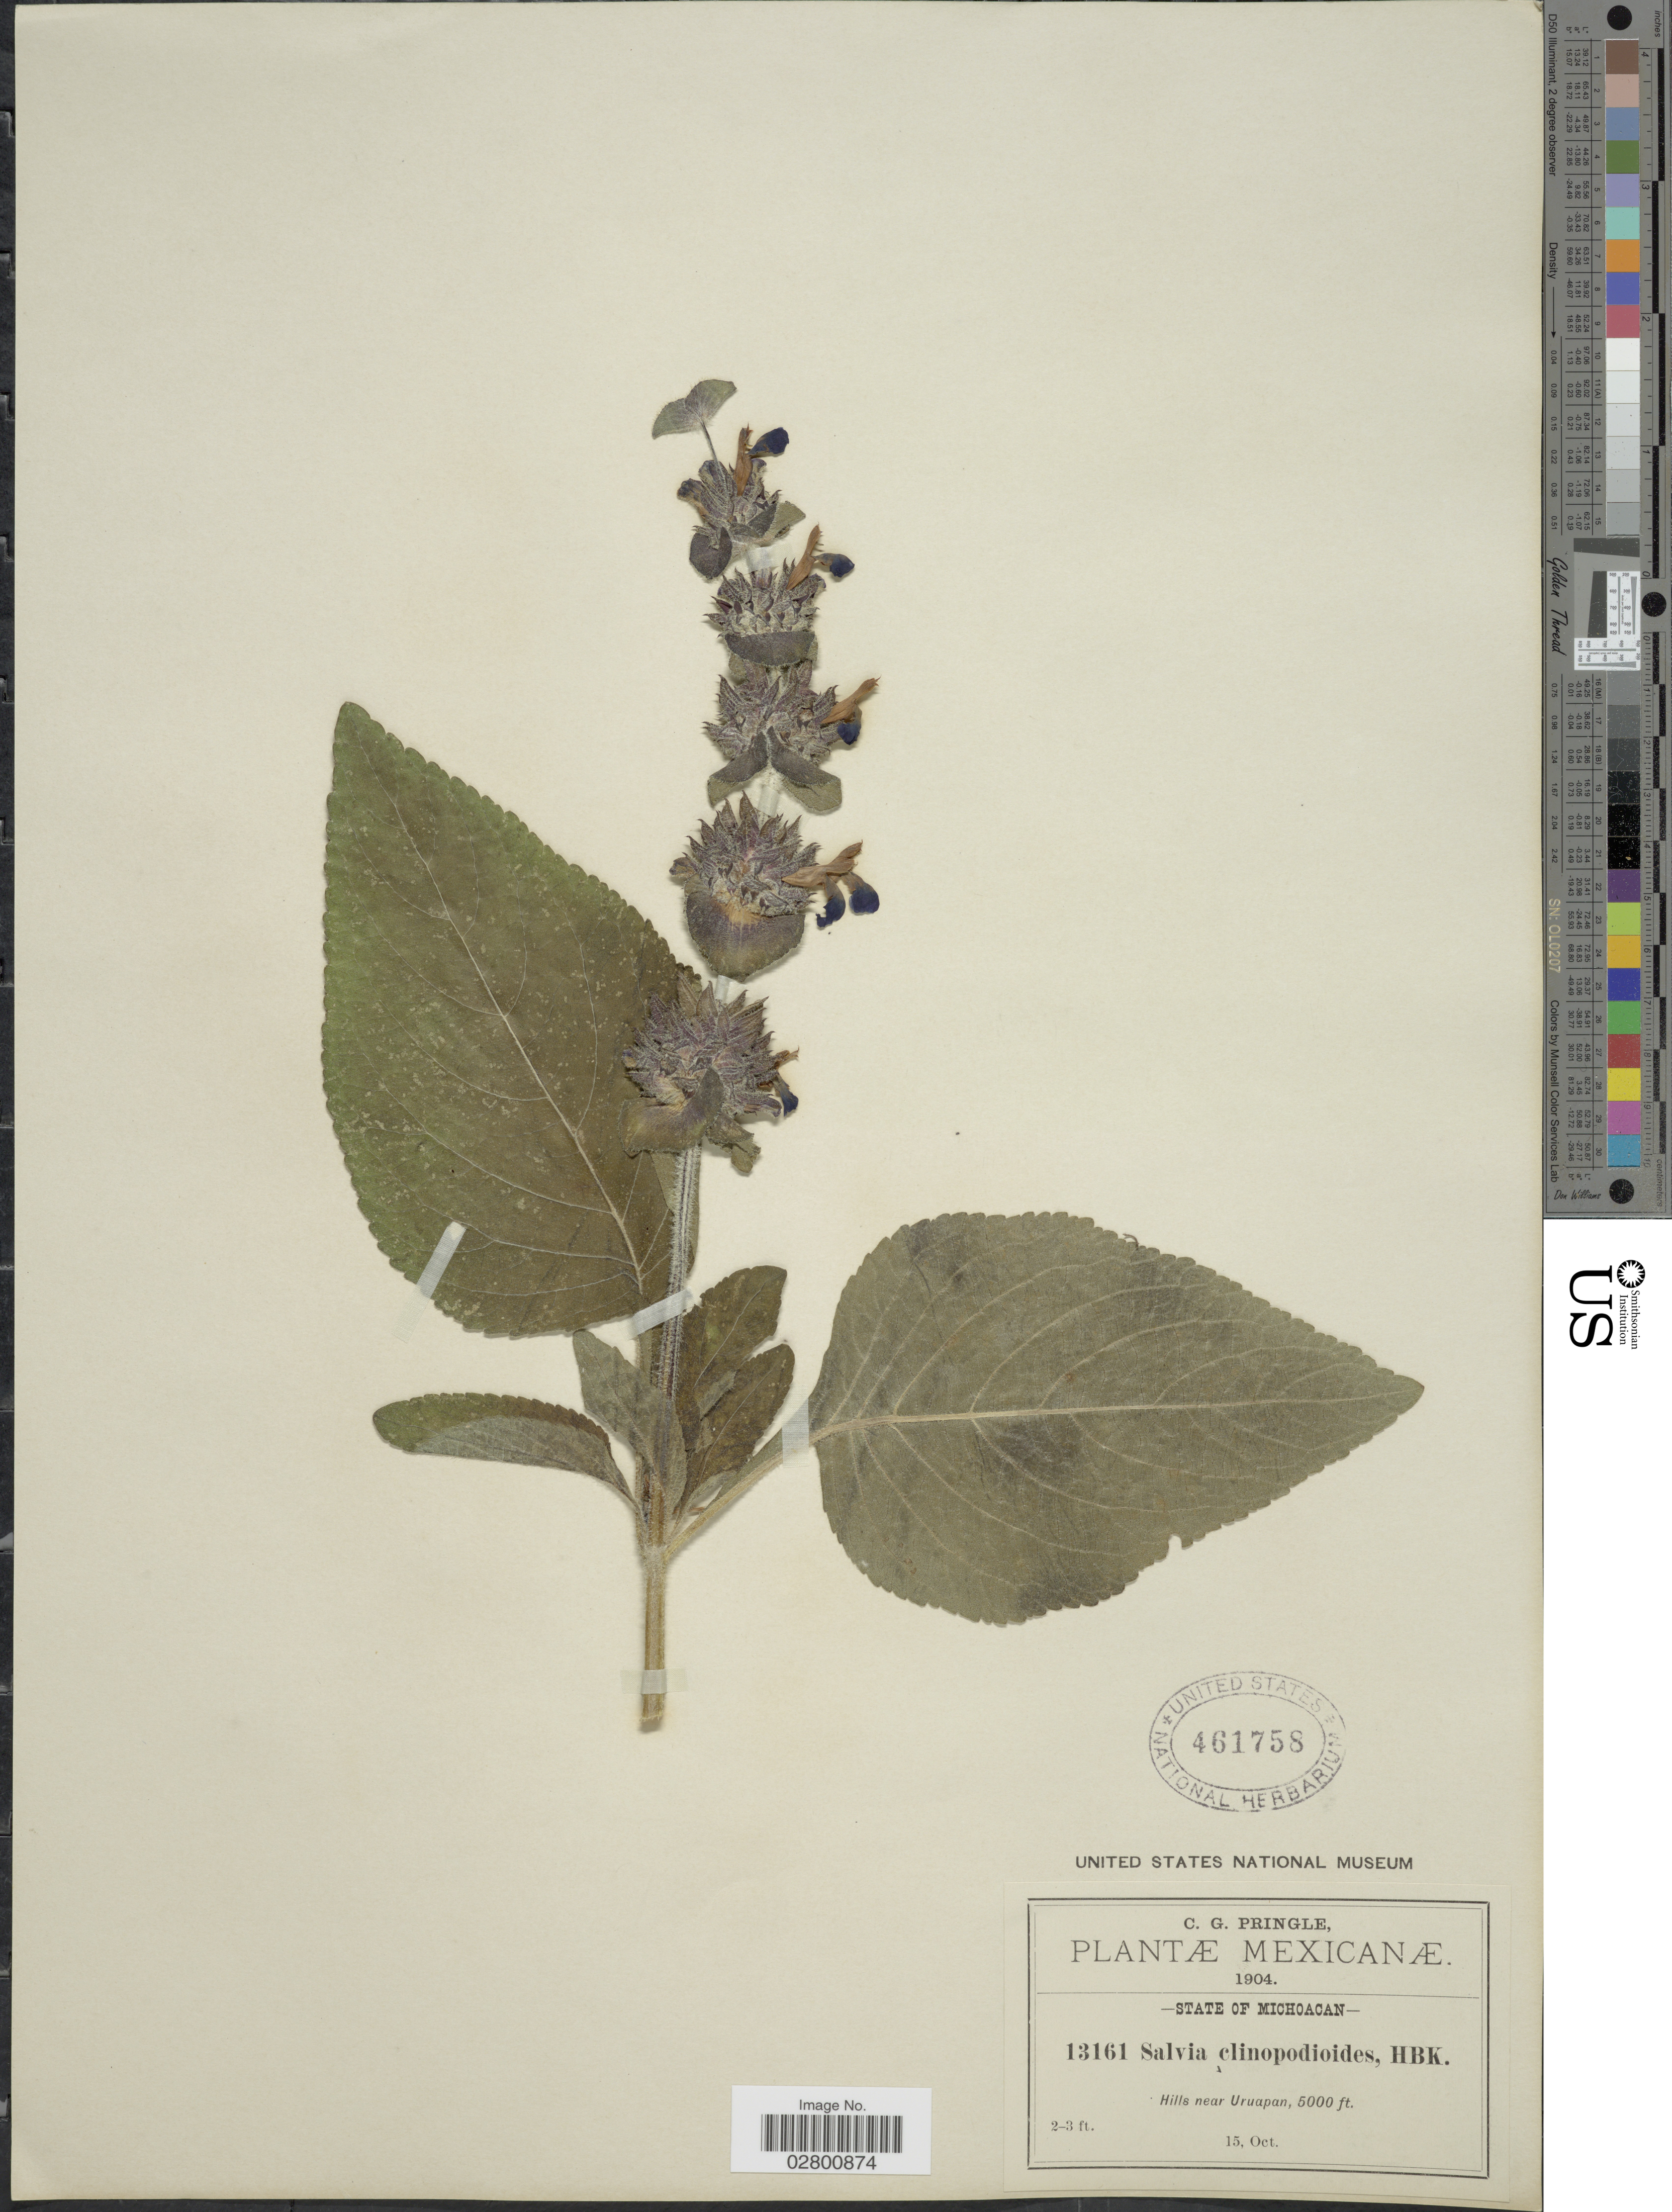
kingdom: Plantae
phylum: Tracheophyta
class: Magnoliopsida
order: Lamiales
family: Lamiaceae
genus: Salvia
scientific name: Salvia clinopodioides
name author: Kunth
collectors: C. G. Pringle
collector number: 13161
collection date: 1904-10-15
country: Mexico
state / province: Michoacán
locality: Hills near Uruapan.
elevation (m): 1524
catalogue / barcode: US 461758